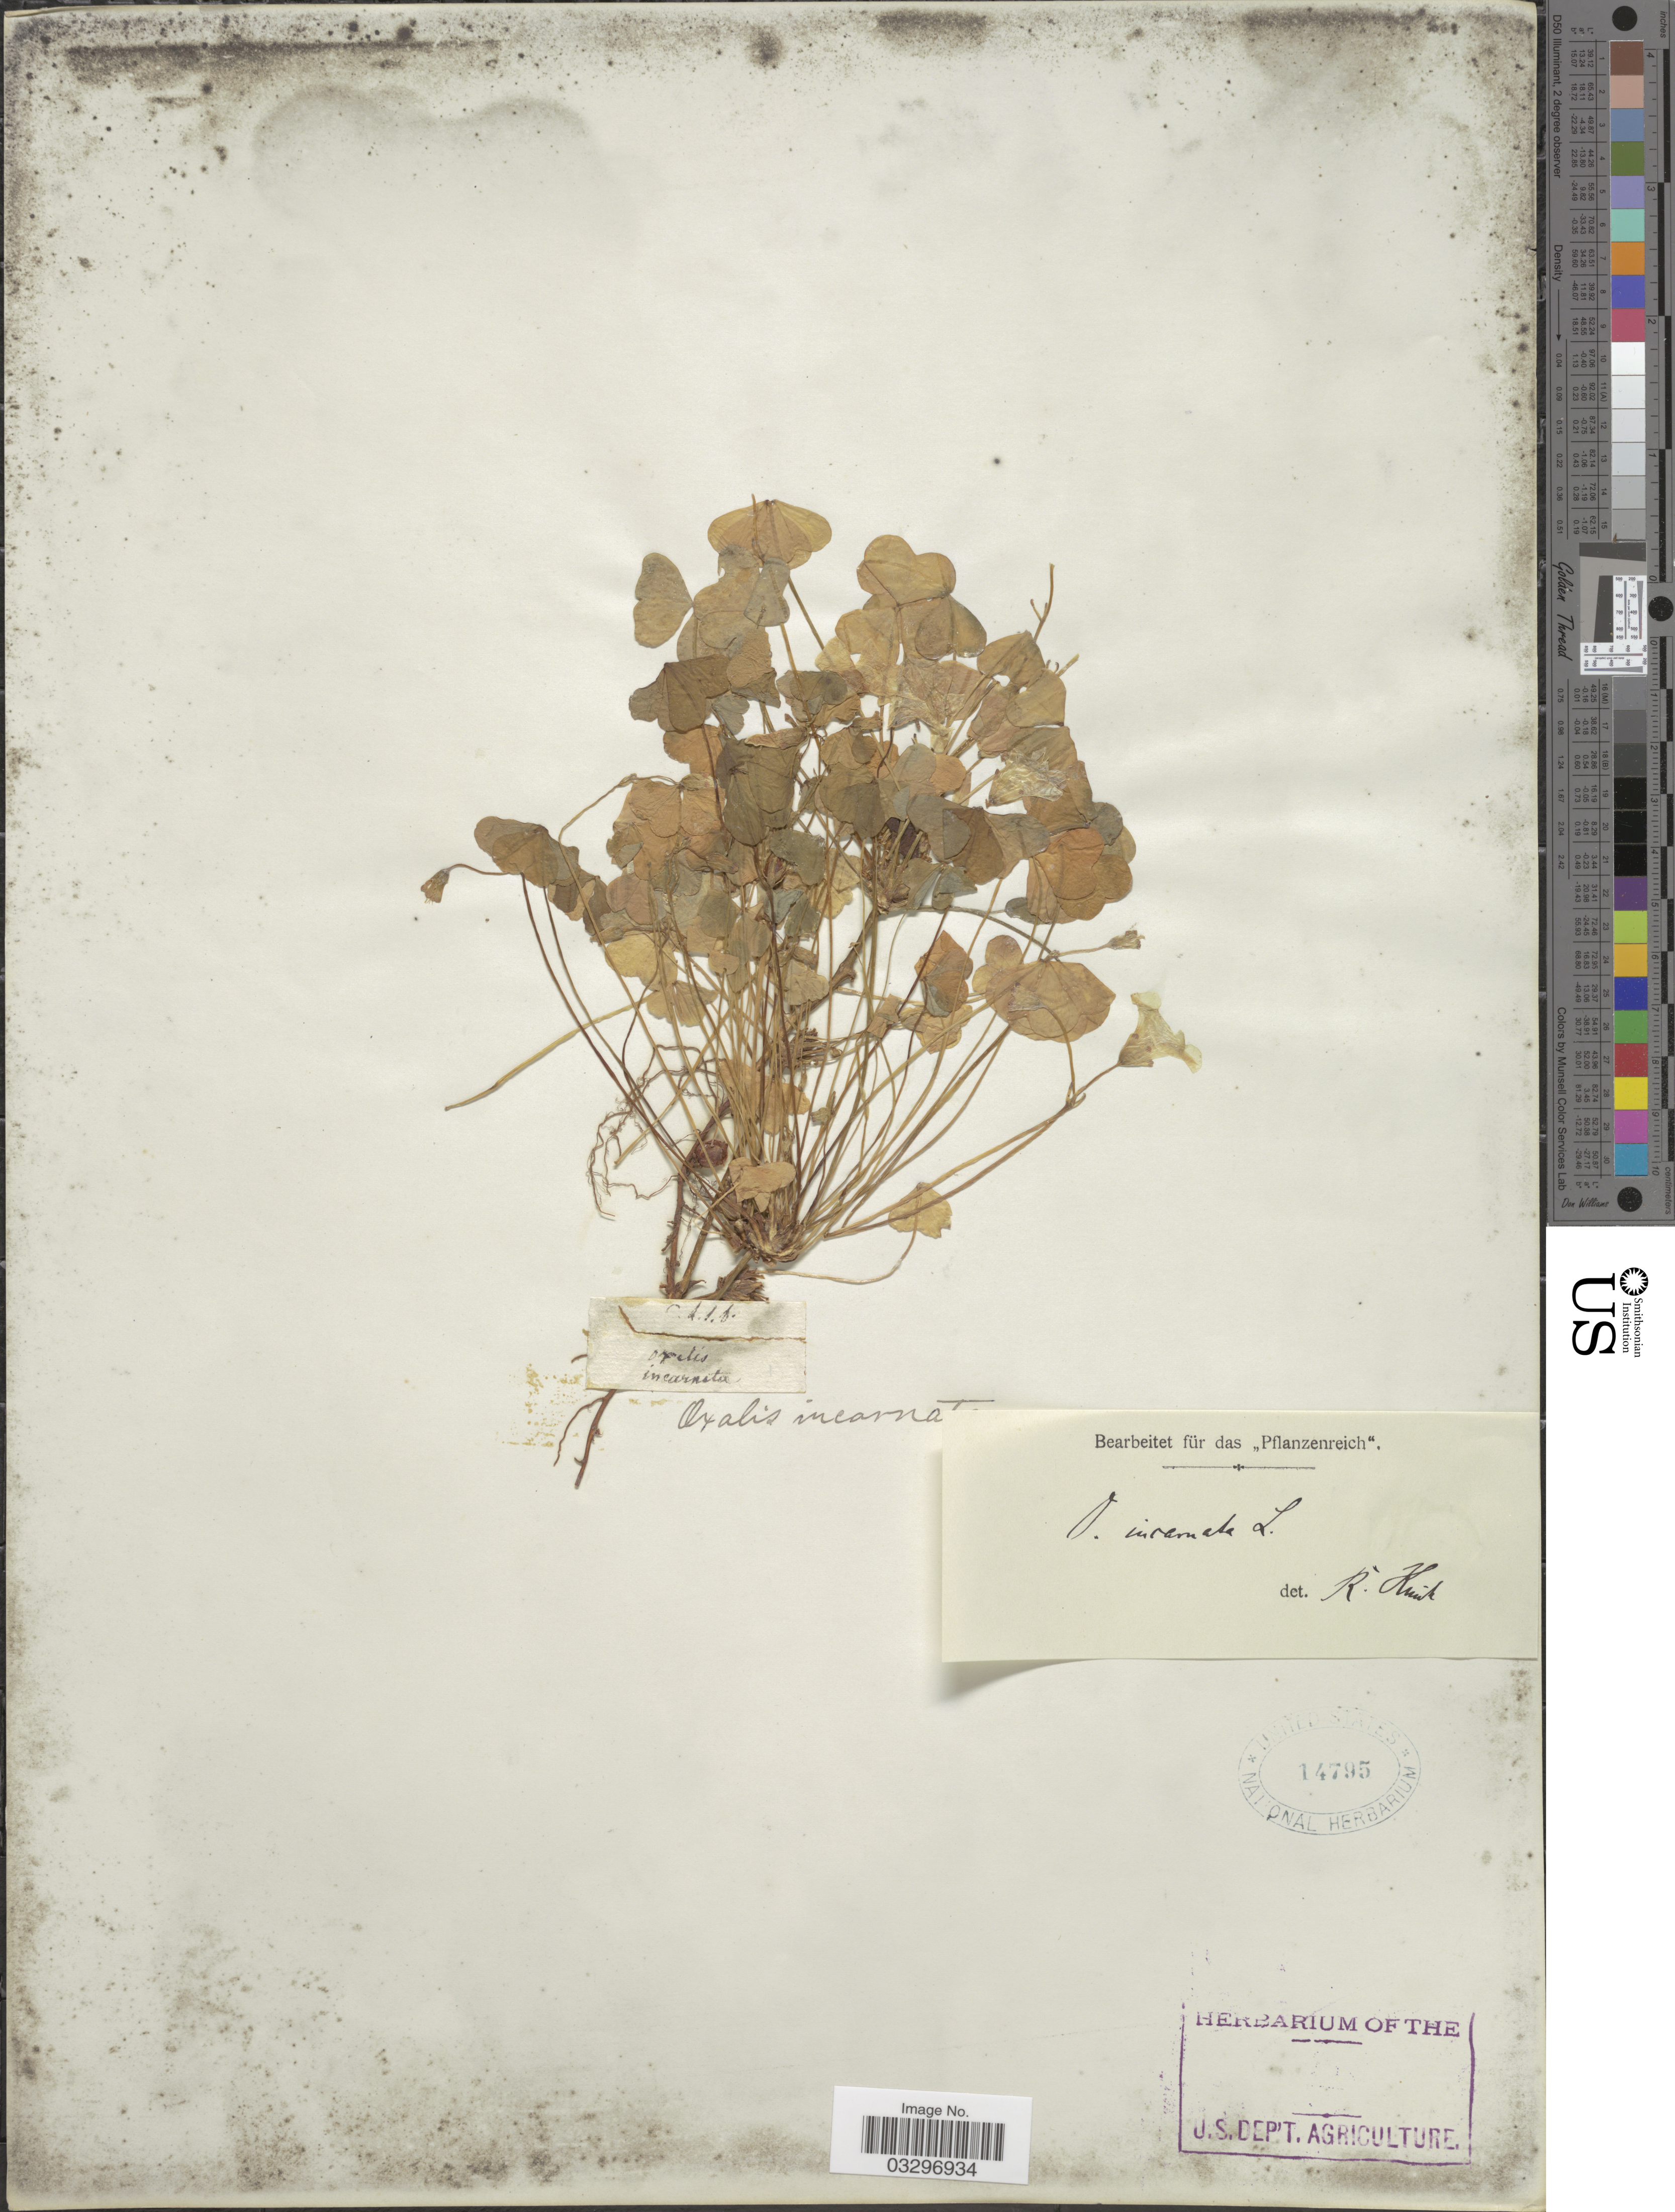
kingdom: Plantae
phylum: Tracheophyta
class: Magnoliopsida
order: Oxalidales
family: Oxalidaceae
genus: Oxalis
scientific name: Oxalis incarnata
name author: L.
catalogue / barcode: US 14795